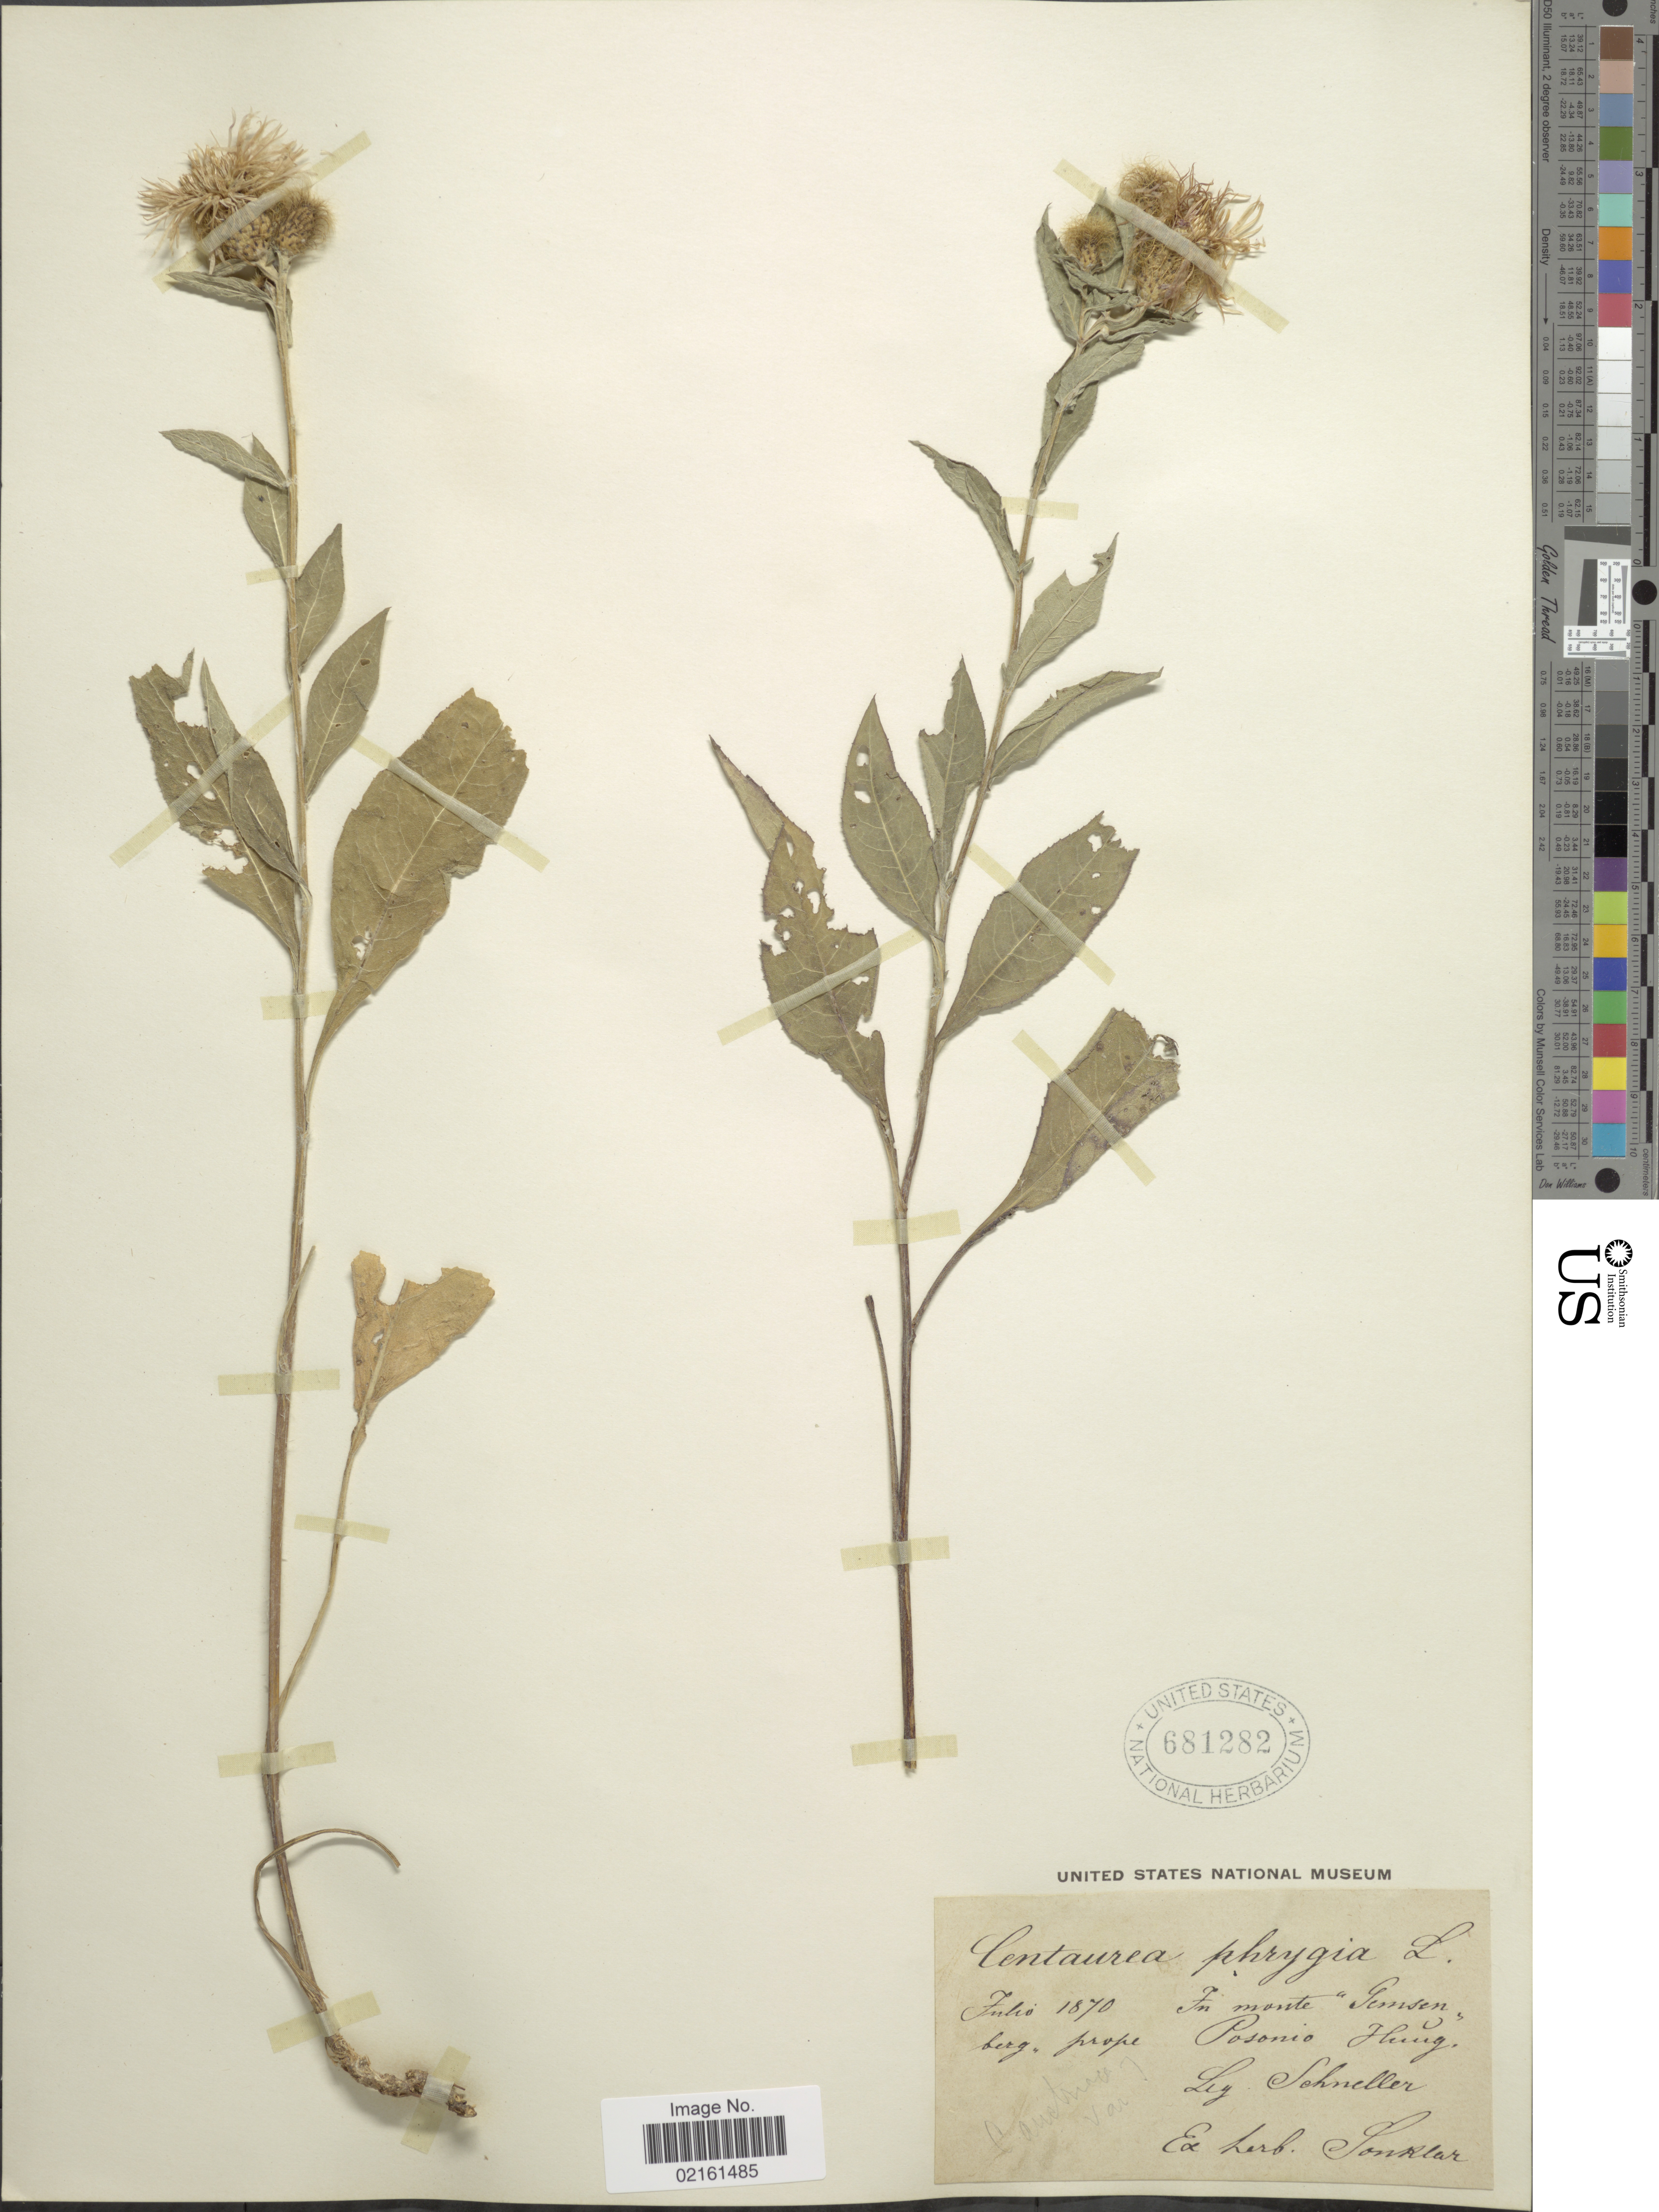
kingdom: Plantae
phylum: Tracheophyta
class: Magnoliopsida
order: Asterales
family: Asteraceae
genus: Centaurea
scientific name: Centaurea phrygia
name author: L.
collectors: J. J. Schneller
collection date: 1870-07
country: Slovakia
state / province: Bratislavský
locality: Monte Gemsen berg, prope Posonio Hung [interpreted]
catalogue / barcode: US 681282